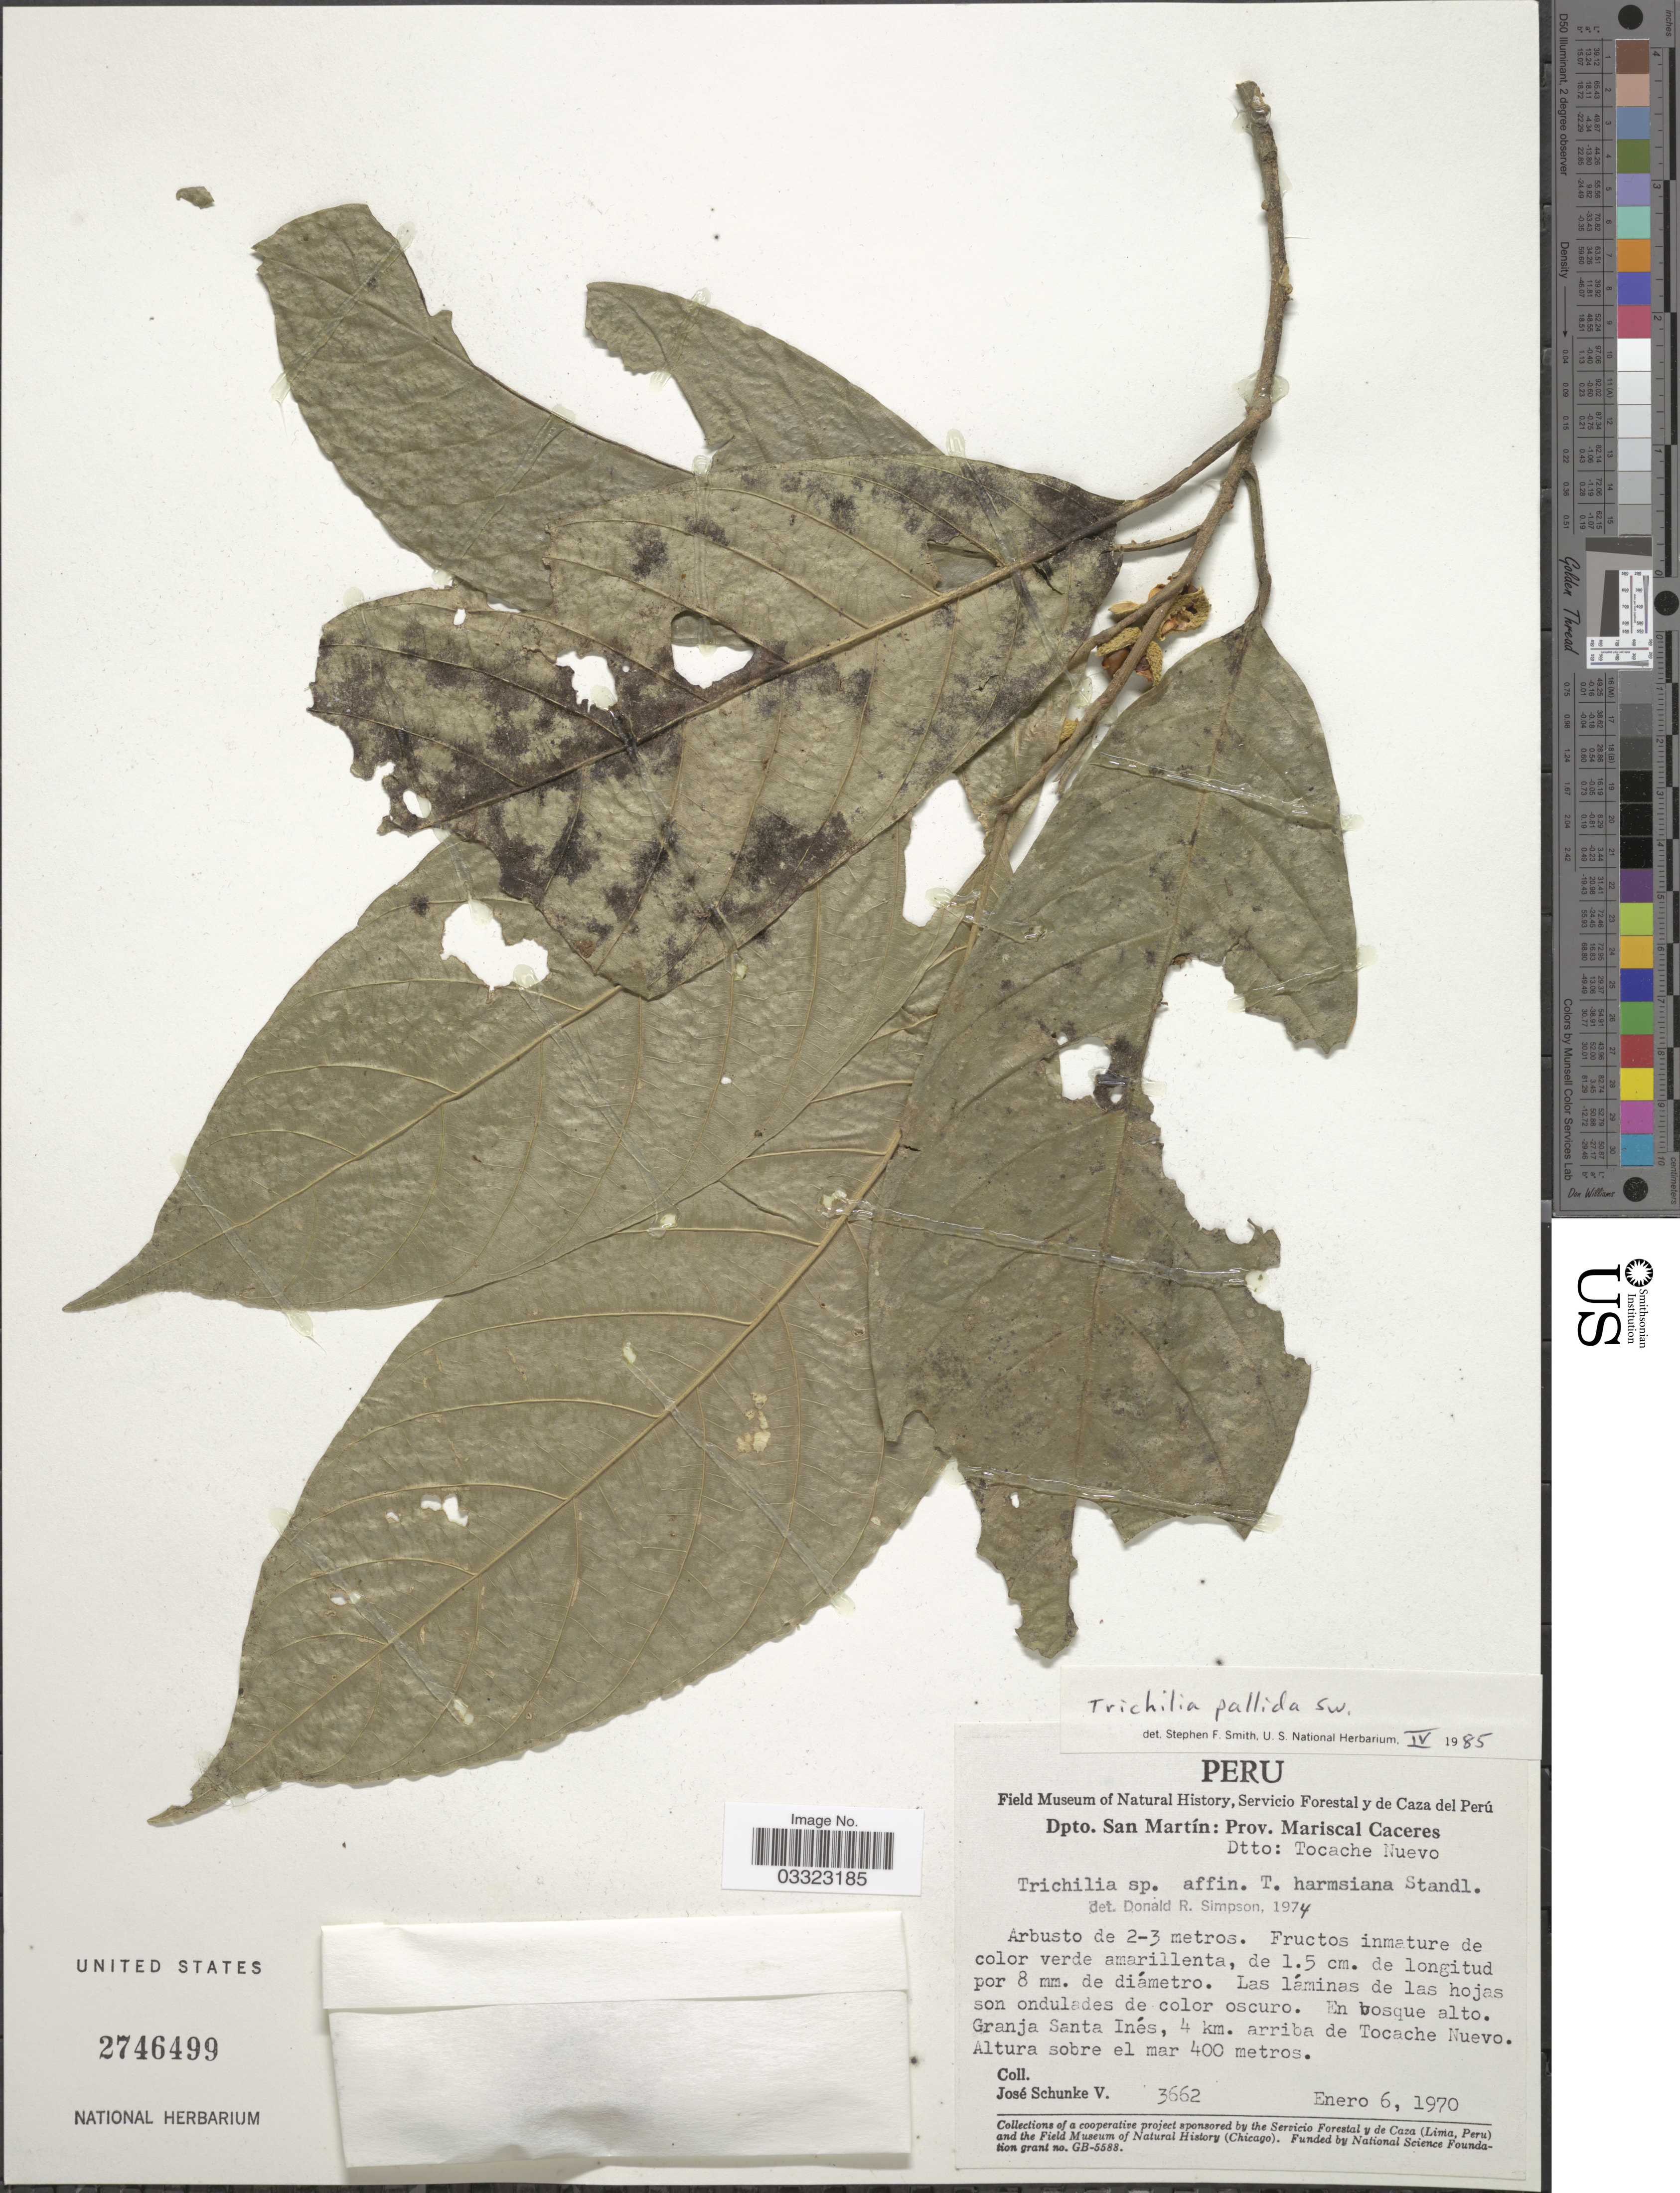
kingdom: Plantae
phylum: Tracheophyta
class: Magnoliopsida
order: Sapindales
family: Meliaceae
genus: Trichilia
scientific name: Trichilia pallida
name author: Sw.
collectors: J. Schunke Vigo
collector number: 3662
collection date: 1970-01-06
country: Peru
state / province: San Martín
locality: Dpto. San Martín: Prov. Mariscal Caceres. Dtto: Tocache Nuevo. Granja Santa Inés, 4 km. arriba de Tocache Nuevo.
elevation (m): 400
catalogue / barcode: US 2746499